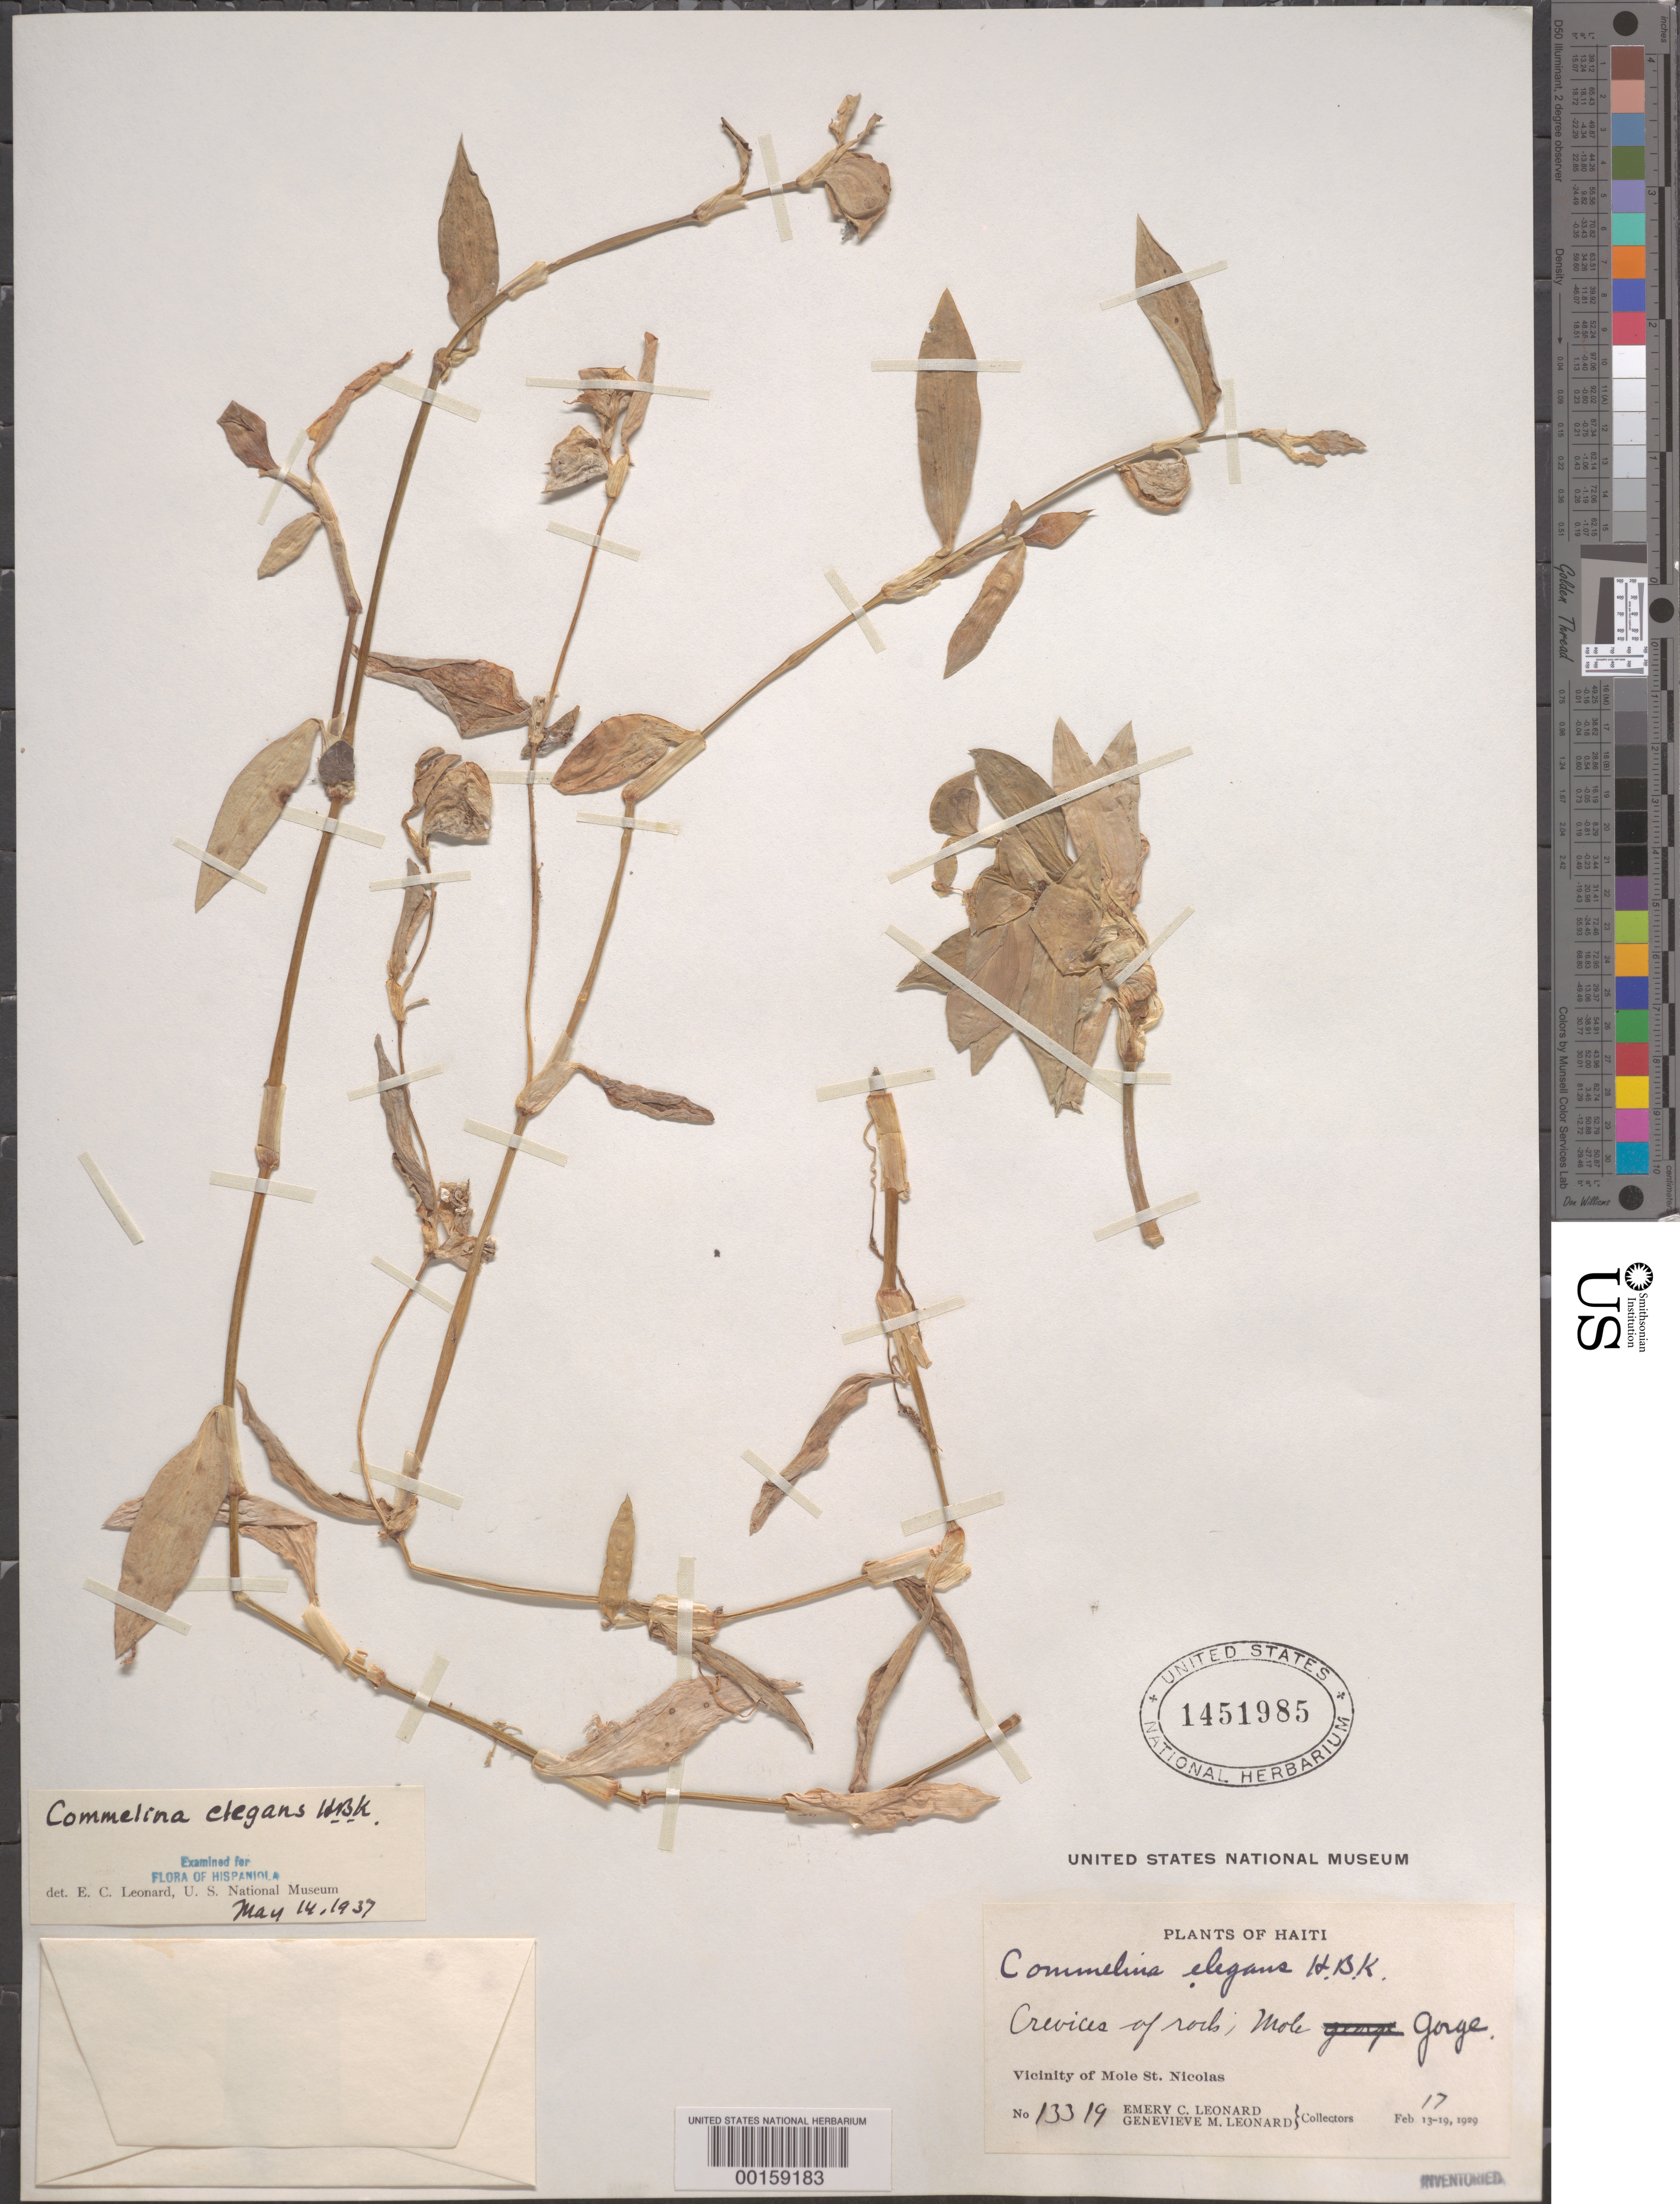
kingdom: Plantae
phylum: Tracheophyta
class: Liliopsida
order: Commelinales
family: Commelinaceae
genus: Commelina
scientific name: Commelina erecta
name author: L.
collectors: E. C. Leonard & G. M. Leonard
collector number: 13319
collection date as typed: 17 Feb 1929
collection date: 1929-02-17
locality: Mole st. nicolas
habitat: Crevices in rocks; gorge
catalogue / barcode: US 1451985